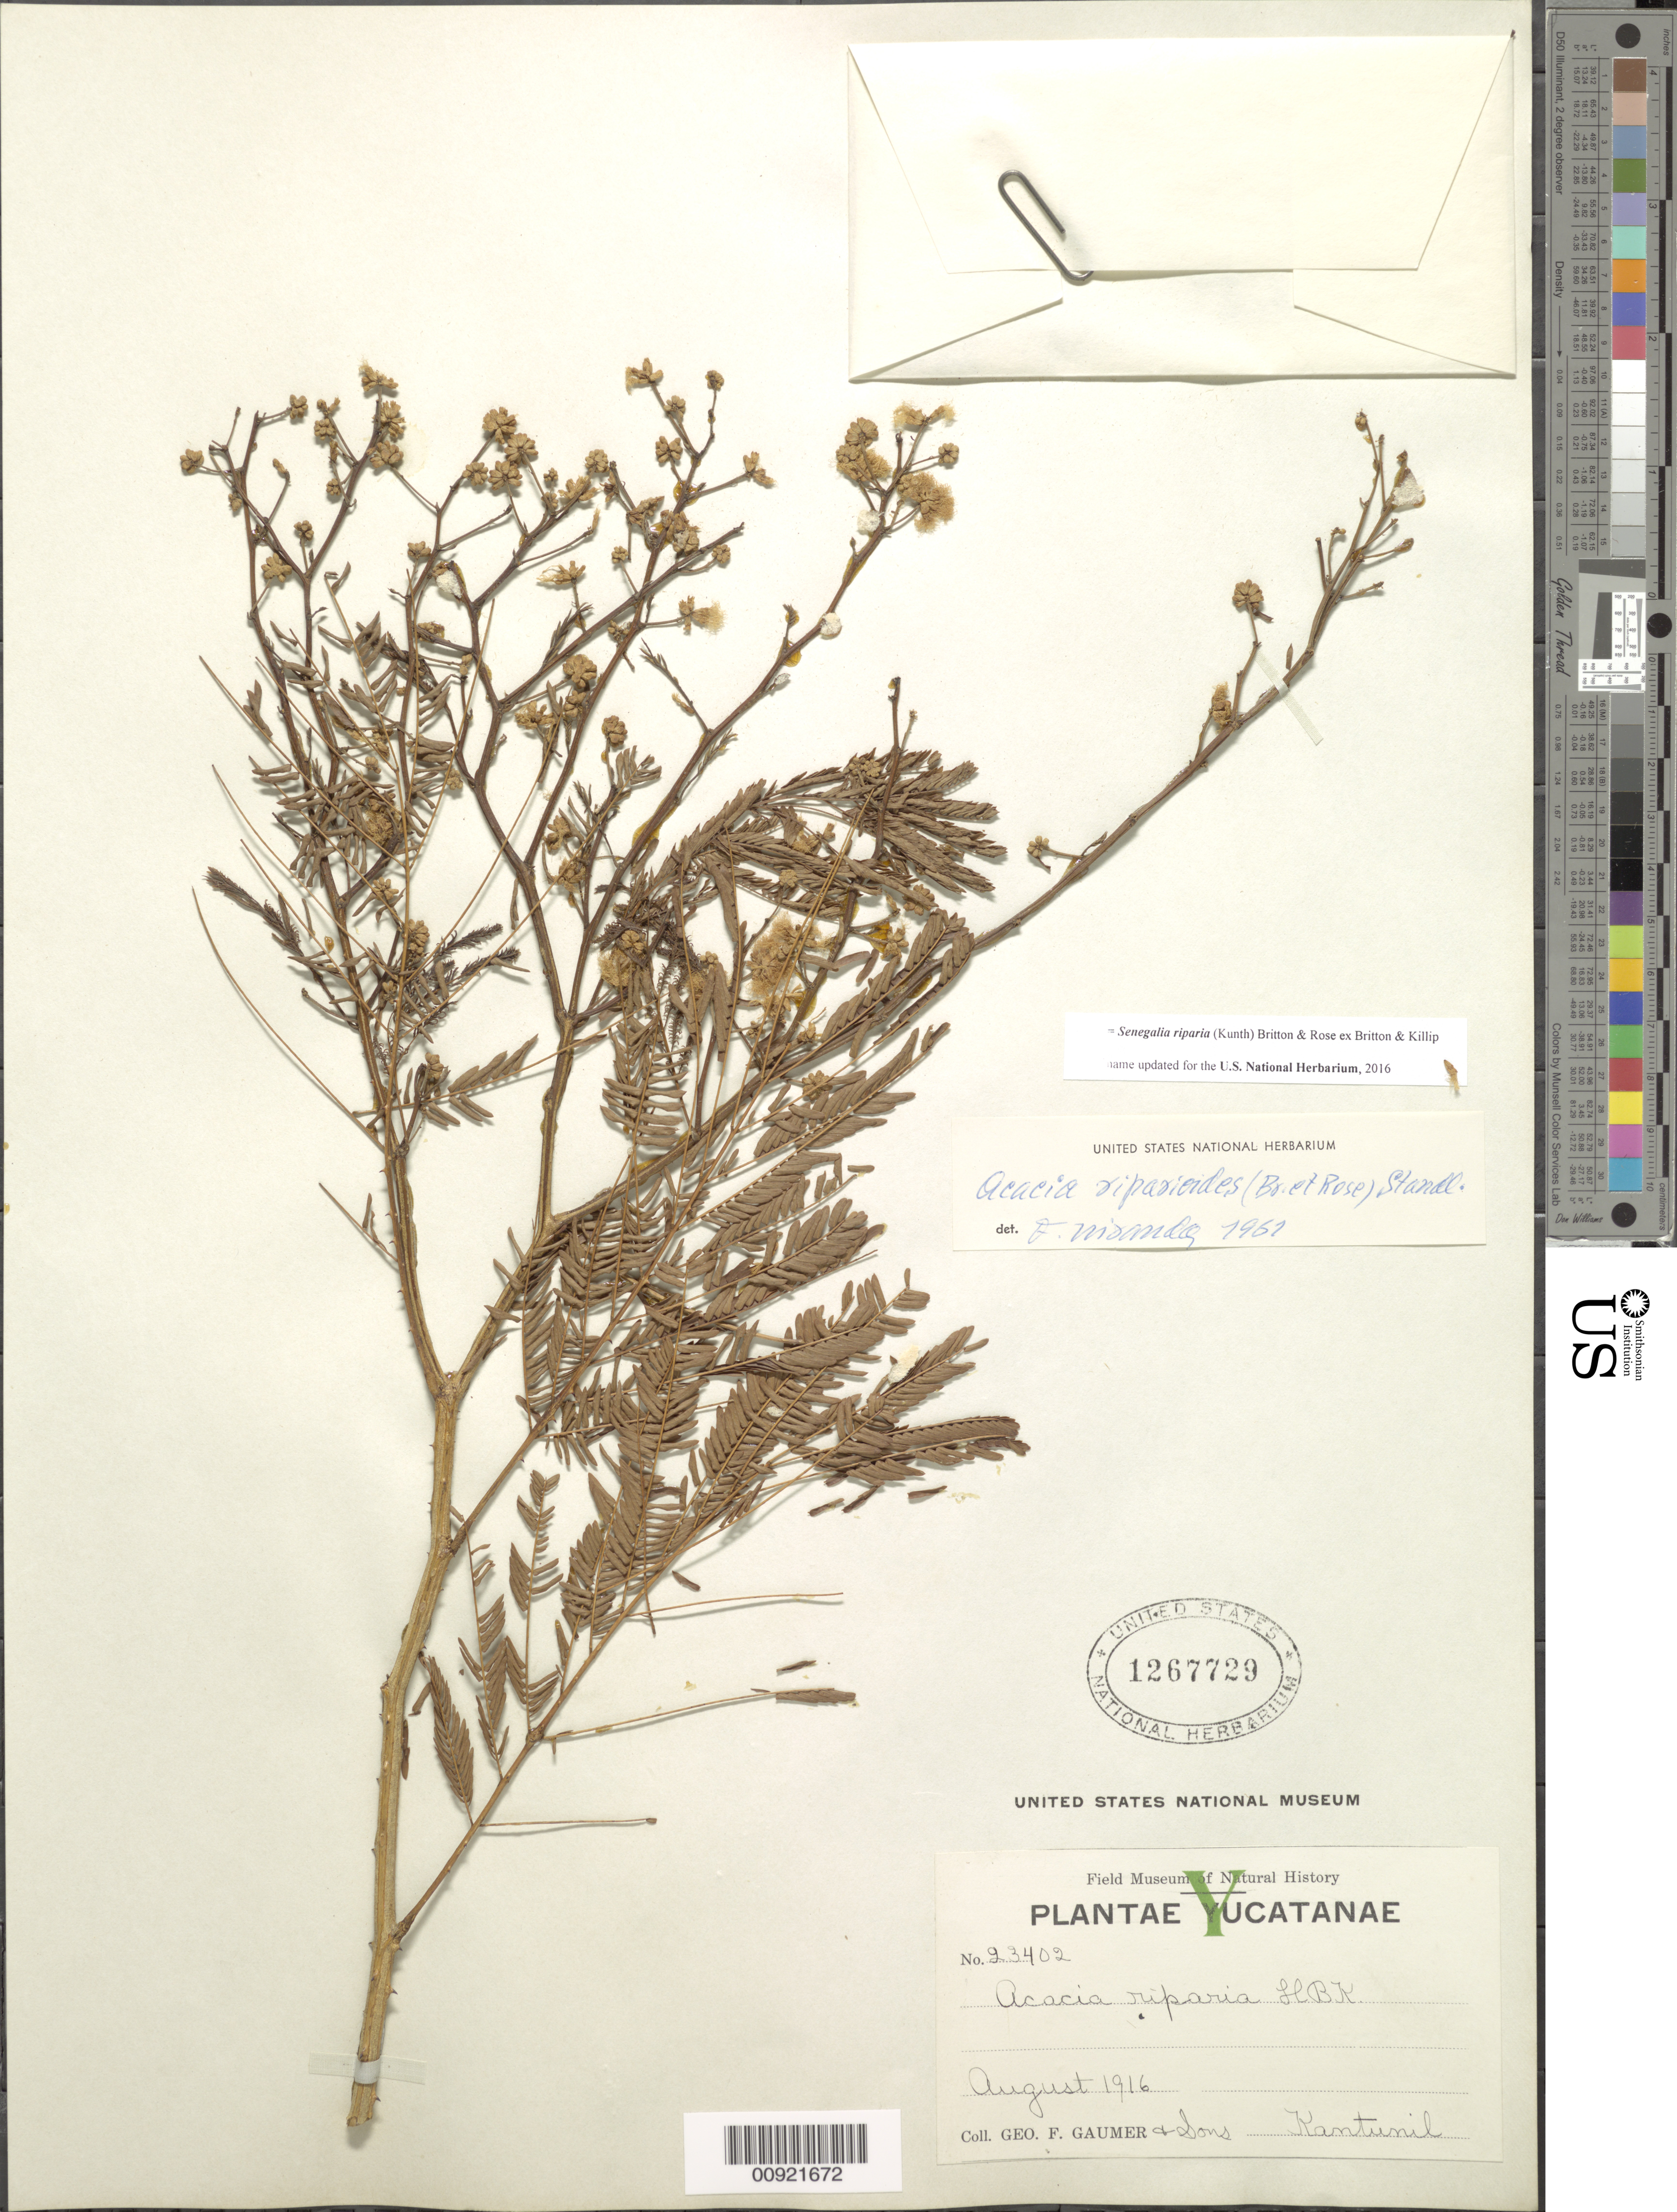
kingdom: Plantae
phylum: Tracheophyta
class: Magnoliopsida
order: Fabales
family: Fabaceae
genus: Senegalia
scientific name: Senegalia riparia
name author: (Kunth) Britton & Rose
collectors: G. F. Gaumer & et al.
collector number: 23402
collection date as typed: Aug 1916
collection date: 1916-08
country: Mexico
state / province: Yucatán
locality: Kantunil.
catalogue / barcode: US 1267729